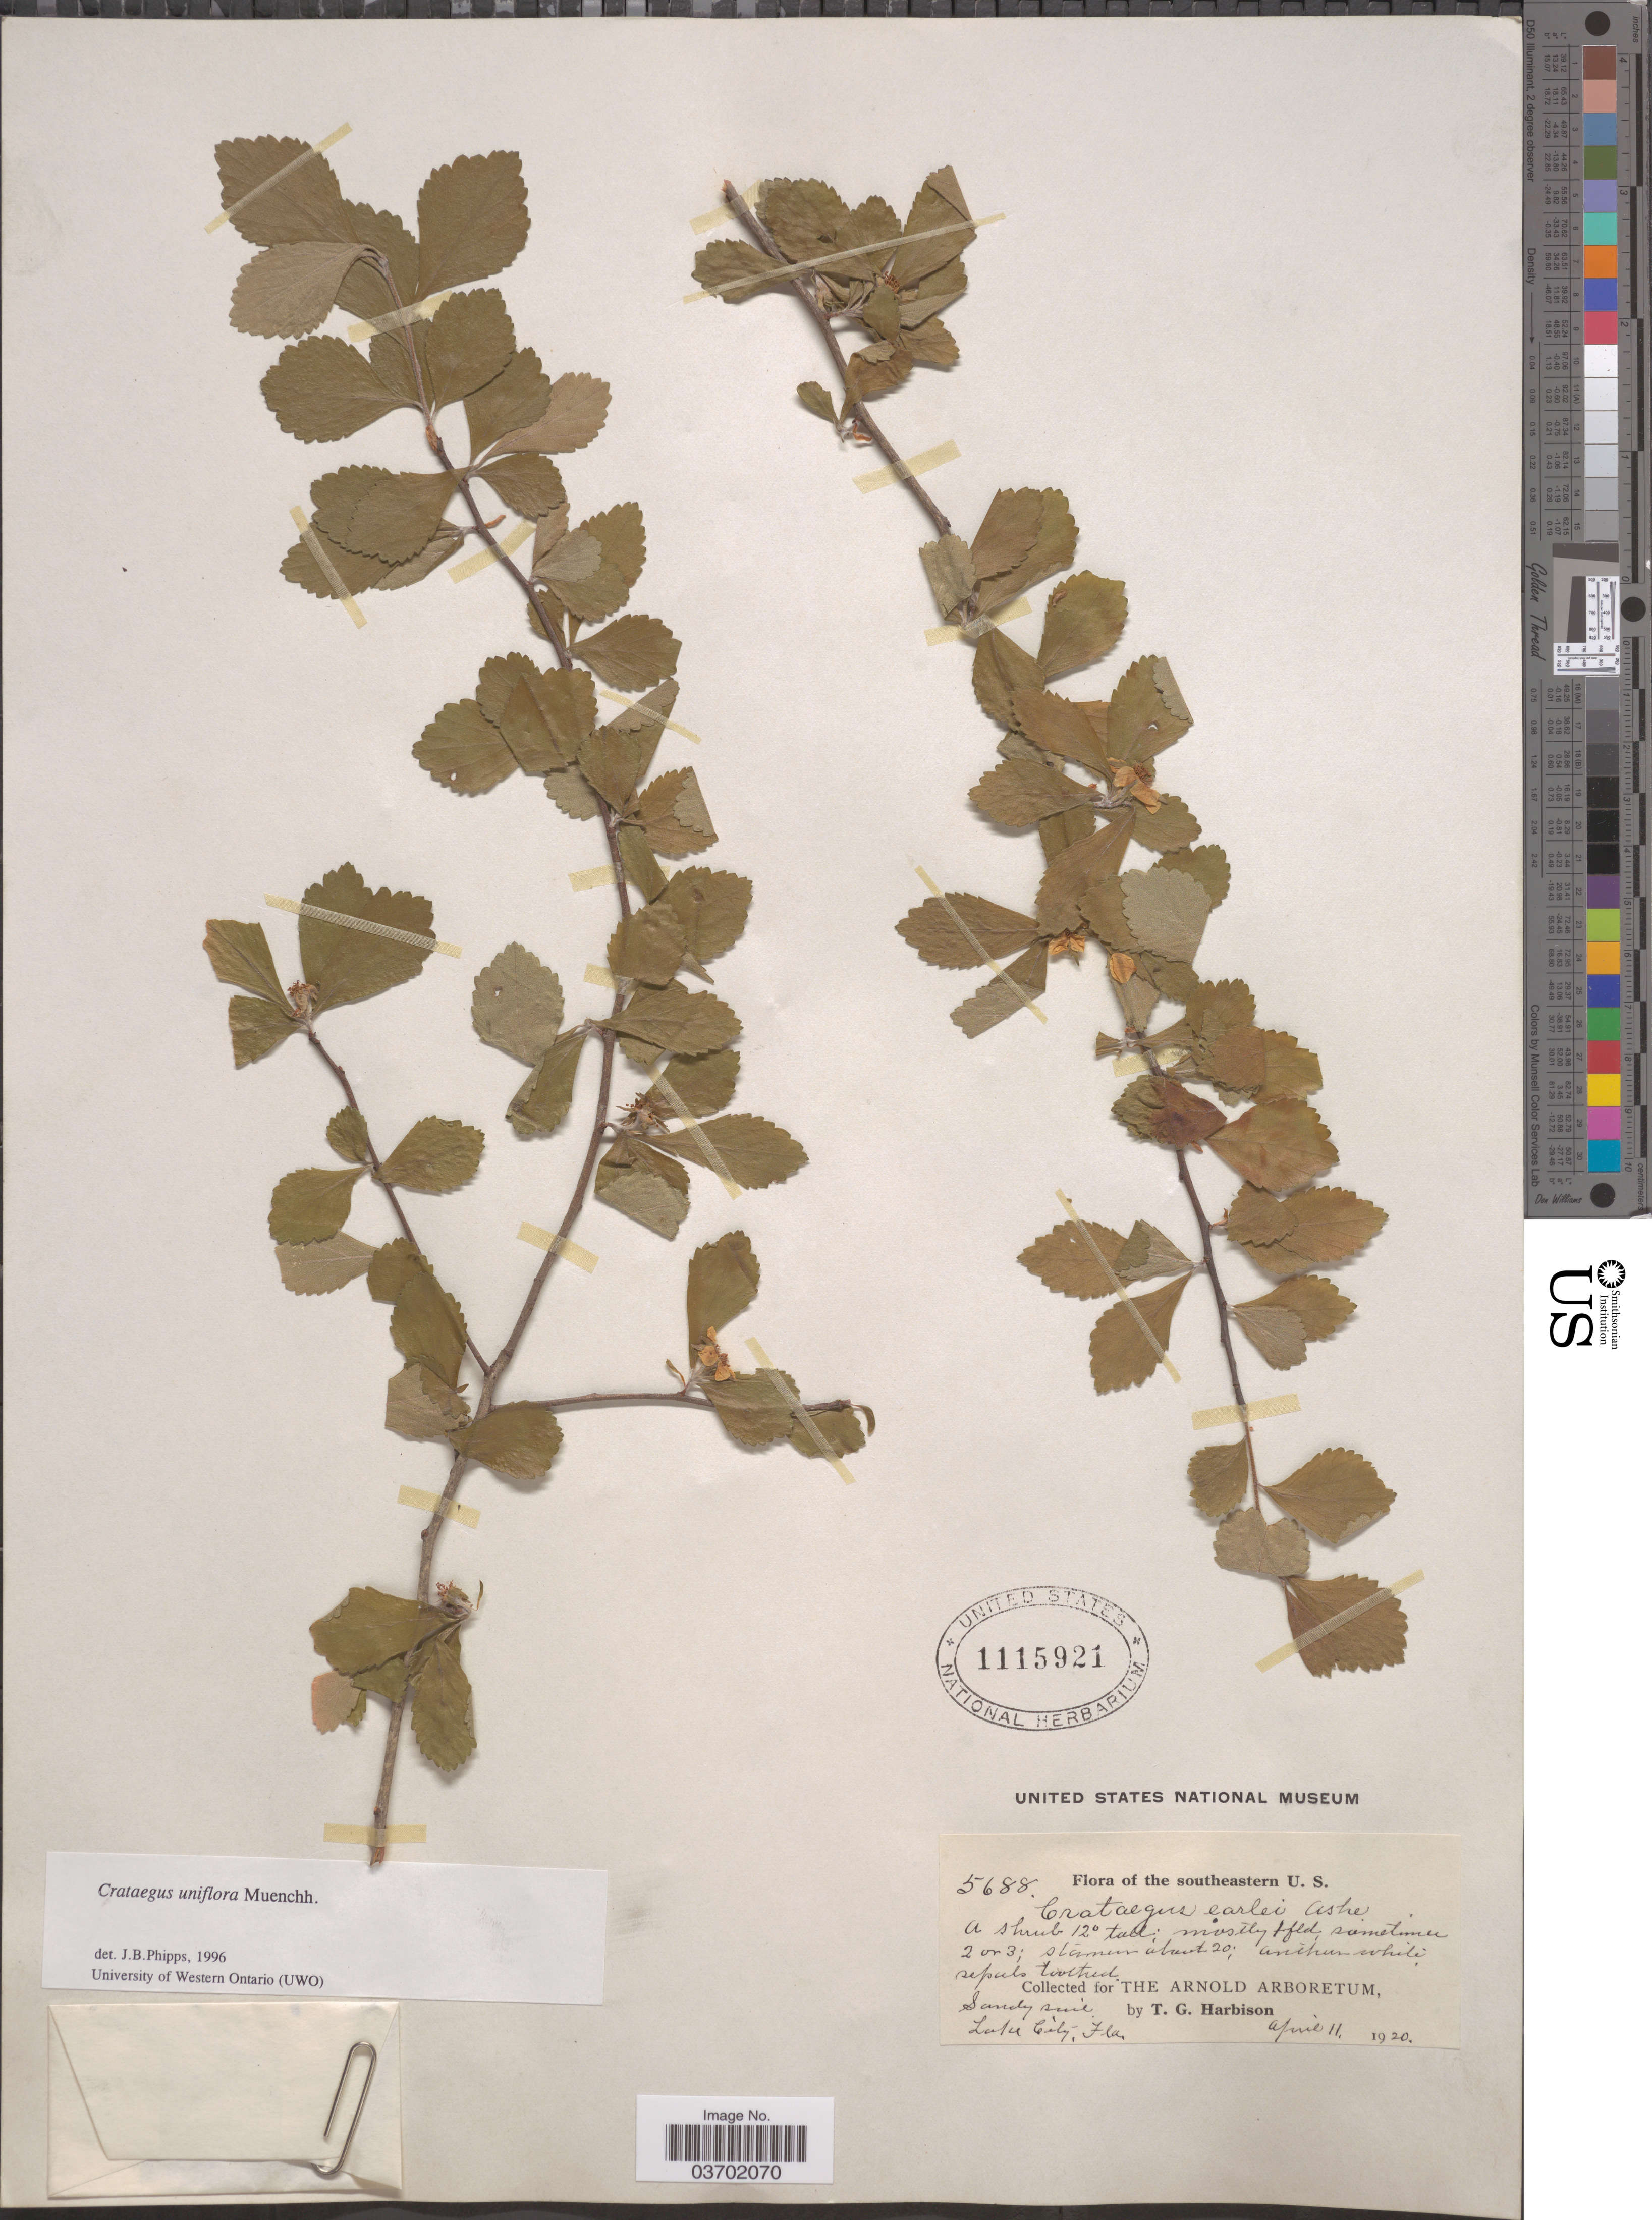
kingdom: Plantae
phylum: Tracheophyta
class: Magnoliopsida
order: Rosales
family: Rosaceae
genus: Crataegus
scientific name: Crataegus uniflora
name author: Münchh.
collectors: T. Harbison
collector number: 5688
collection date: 1920-04-11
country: United States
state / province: Florida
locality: Lake City.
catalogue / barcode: US 1115921